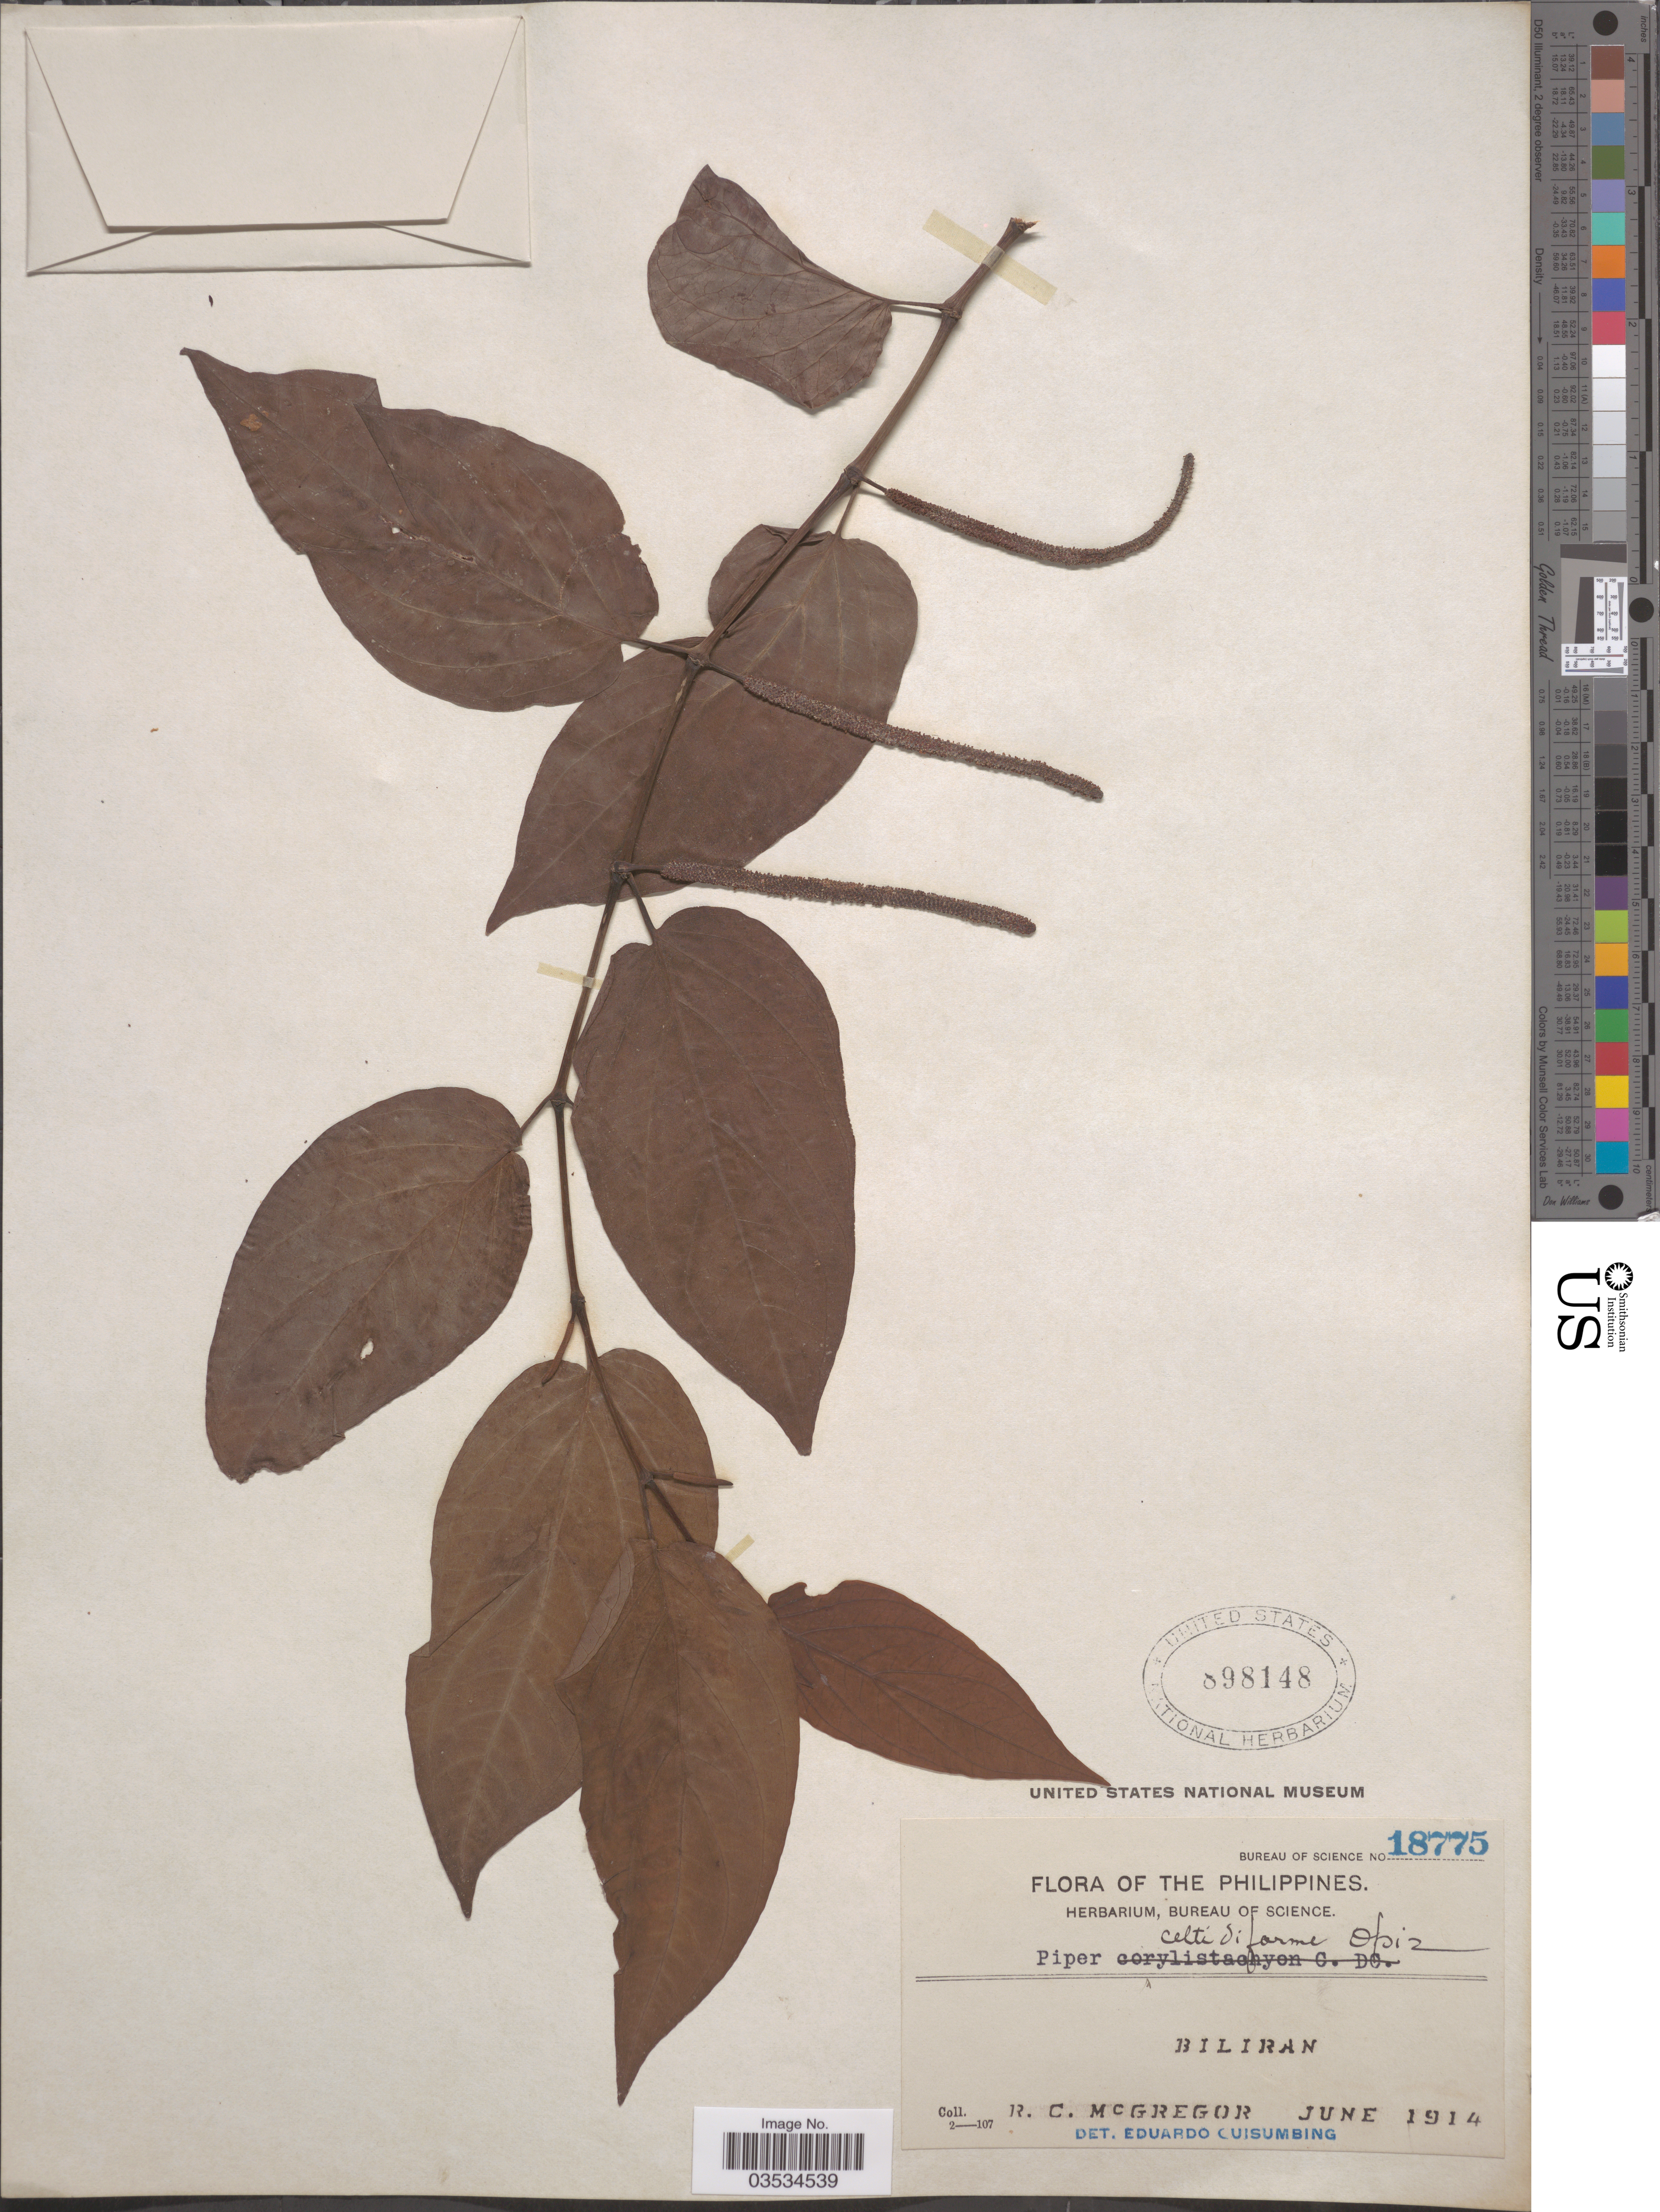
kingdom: Plantae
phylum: Tracheophyta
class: Magnoliopsida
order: Piperales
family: Piperaceae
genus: Piper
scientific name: Piper celtidiforme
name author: Opiz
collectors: R. C. McGregor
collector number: Bureau of Science 18775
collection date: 1914-06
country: Philippines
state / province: Eastern Visayas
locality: Biliran.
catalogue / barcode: US 898148